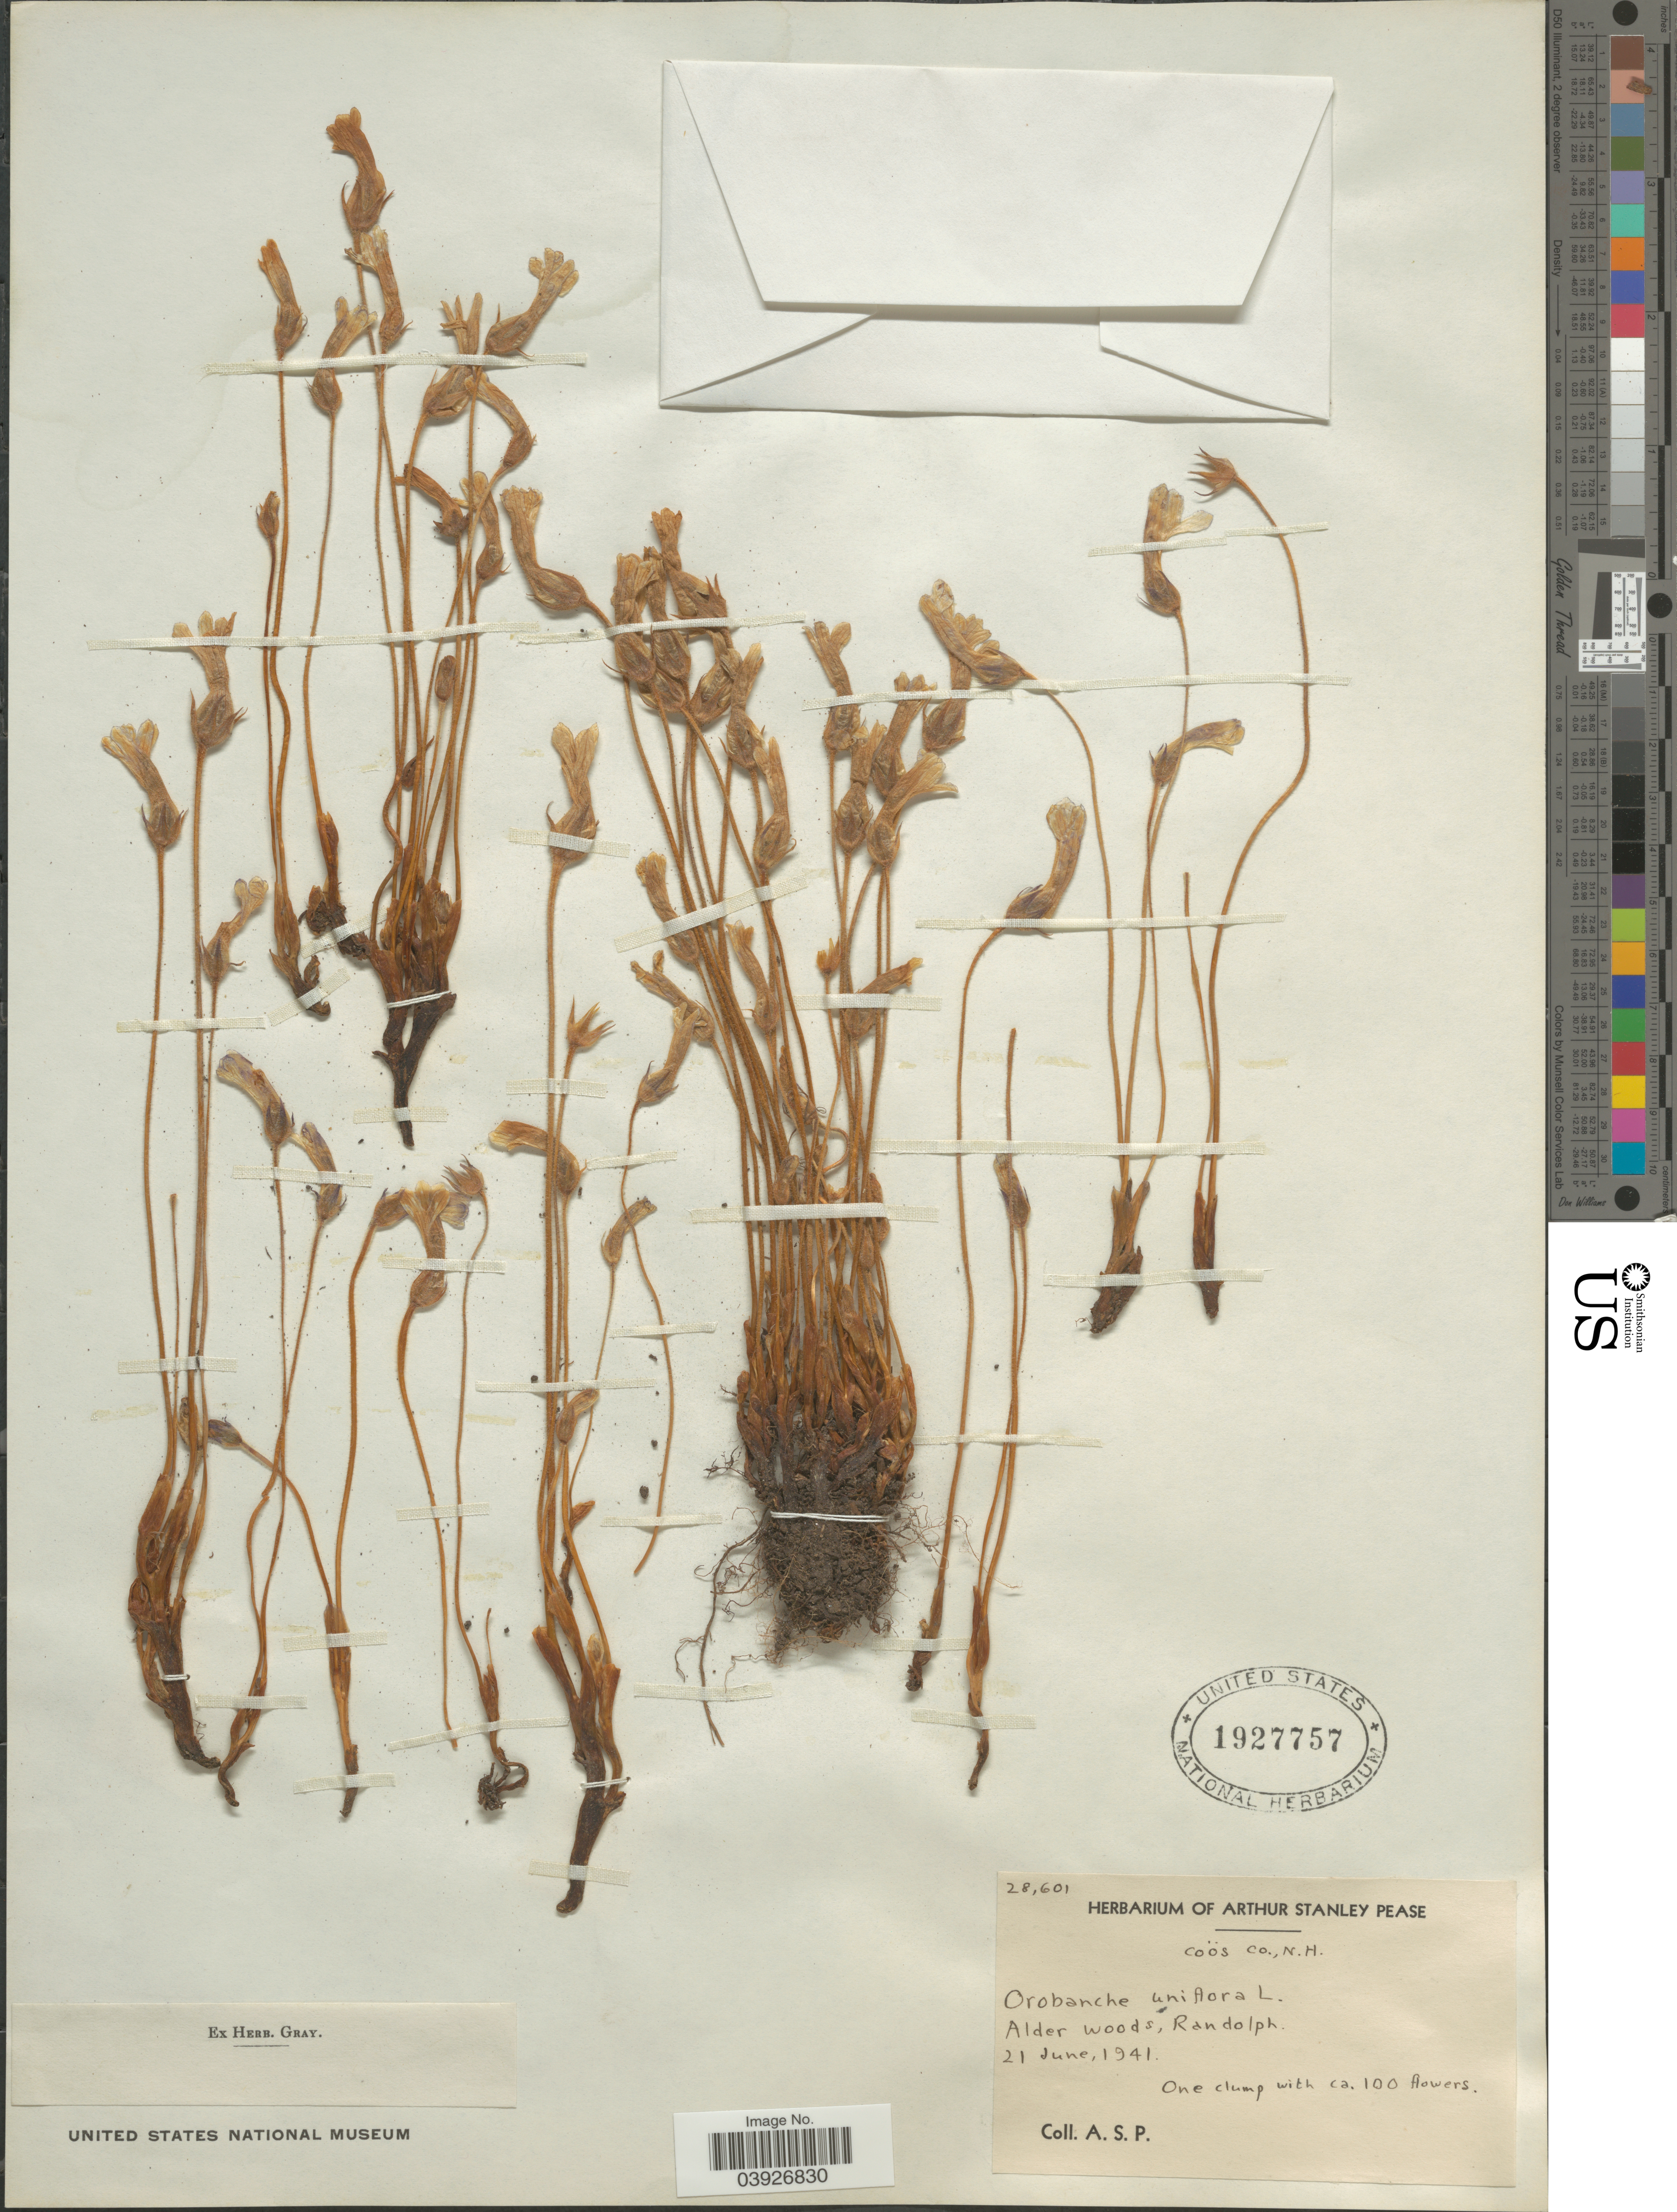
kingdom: Plantae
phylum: Tracheophyta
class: Magnoliopsida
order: Lamiales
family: Orobanchaceae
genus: Aphyllon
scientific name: Aphyllon uniflorum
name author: A. Gray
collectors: A. S. Pease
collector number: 28601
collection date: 1941-06-21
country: United States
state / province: New Hampshire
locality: Coös Co. Alder woods, Randolph.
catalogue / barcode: US 1927757